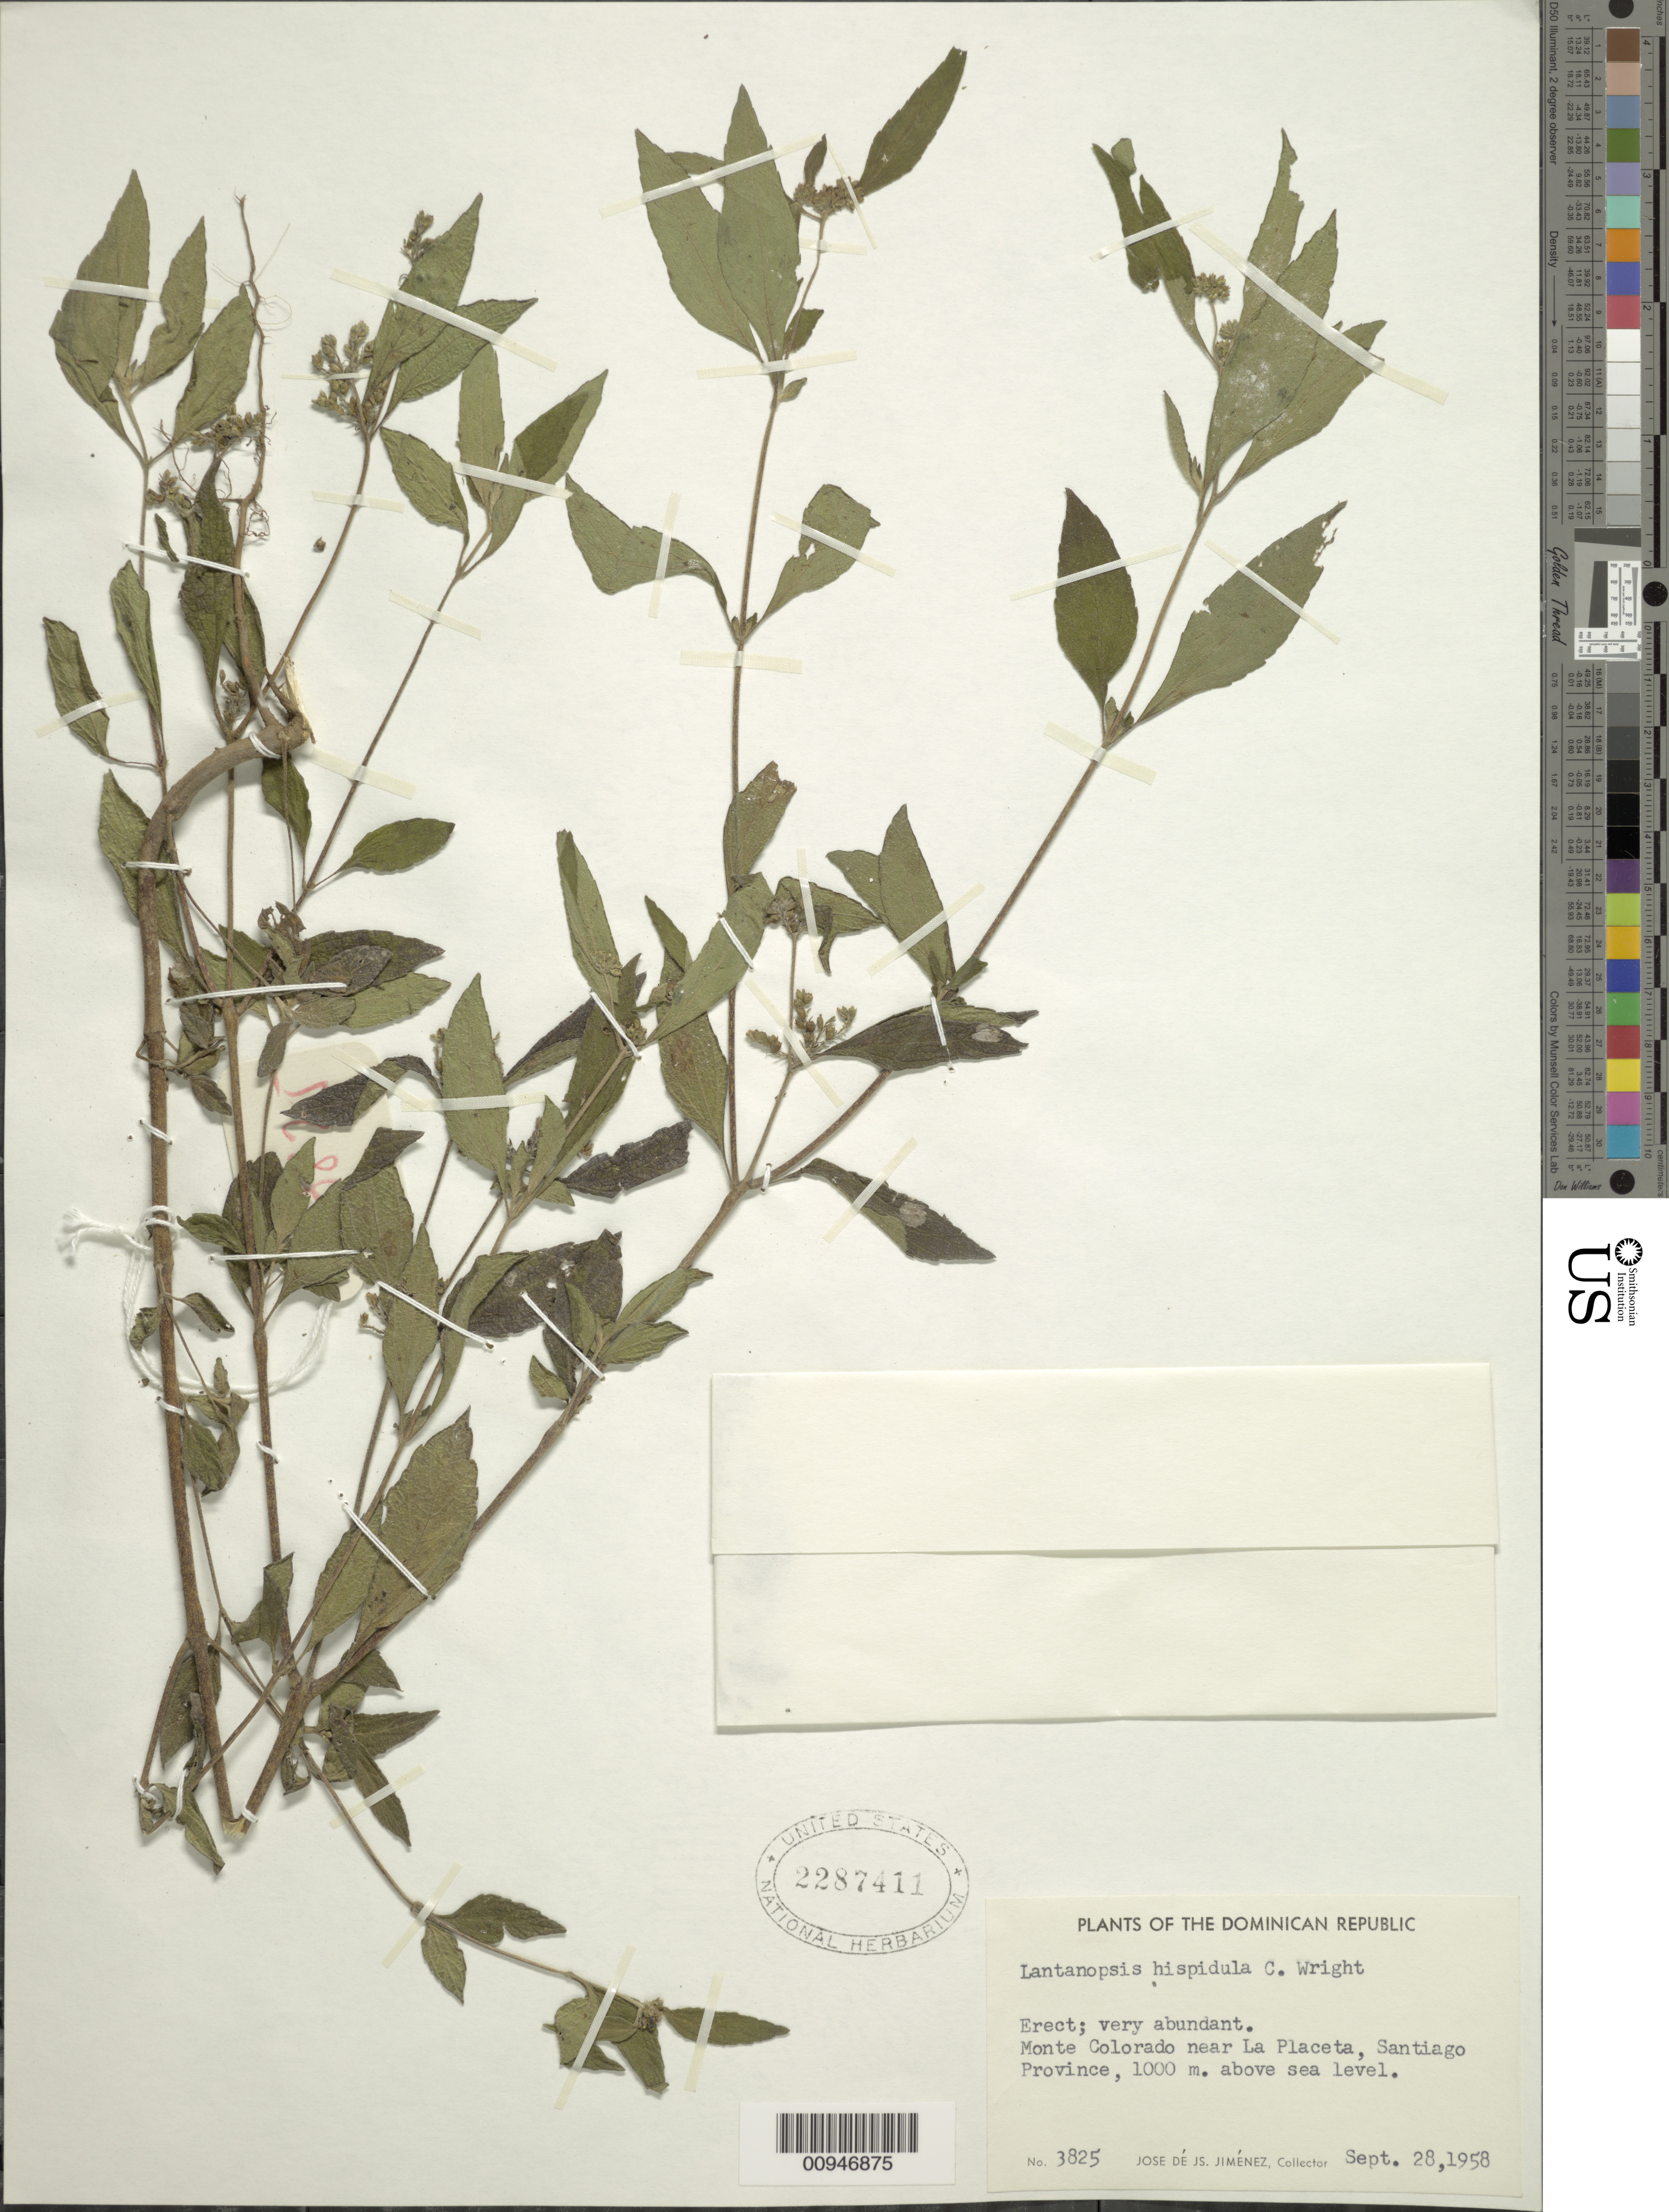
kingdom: Plantae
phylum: Tracheophyta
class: Magnoliopsida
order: Asterales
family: Asteraceae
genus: Lantanopsis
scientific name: Lantanopsis hispidula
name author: C. Wright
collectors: J. J. Jiménez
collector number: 3825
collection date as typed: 28 Sep 1958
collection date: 1958-09-28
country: Dominican Republic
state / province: Santiago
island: Hispaniola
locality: Monte Colorado, near La Placeta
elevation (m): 1000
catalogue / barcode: US 2287411